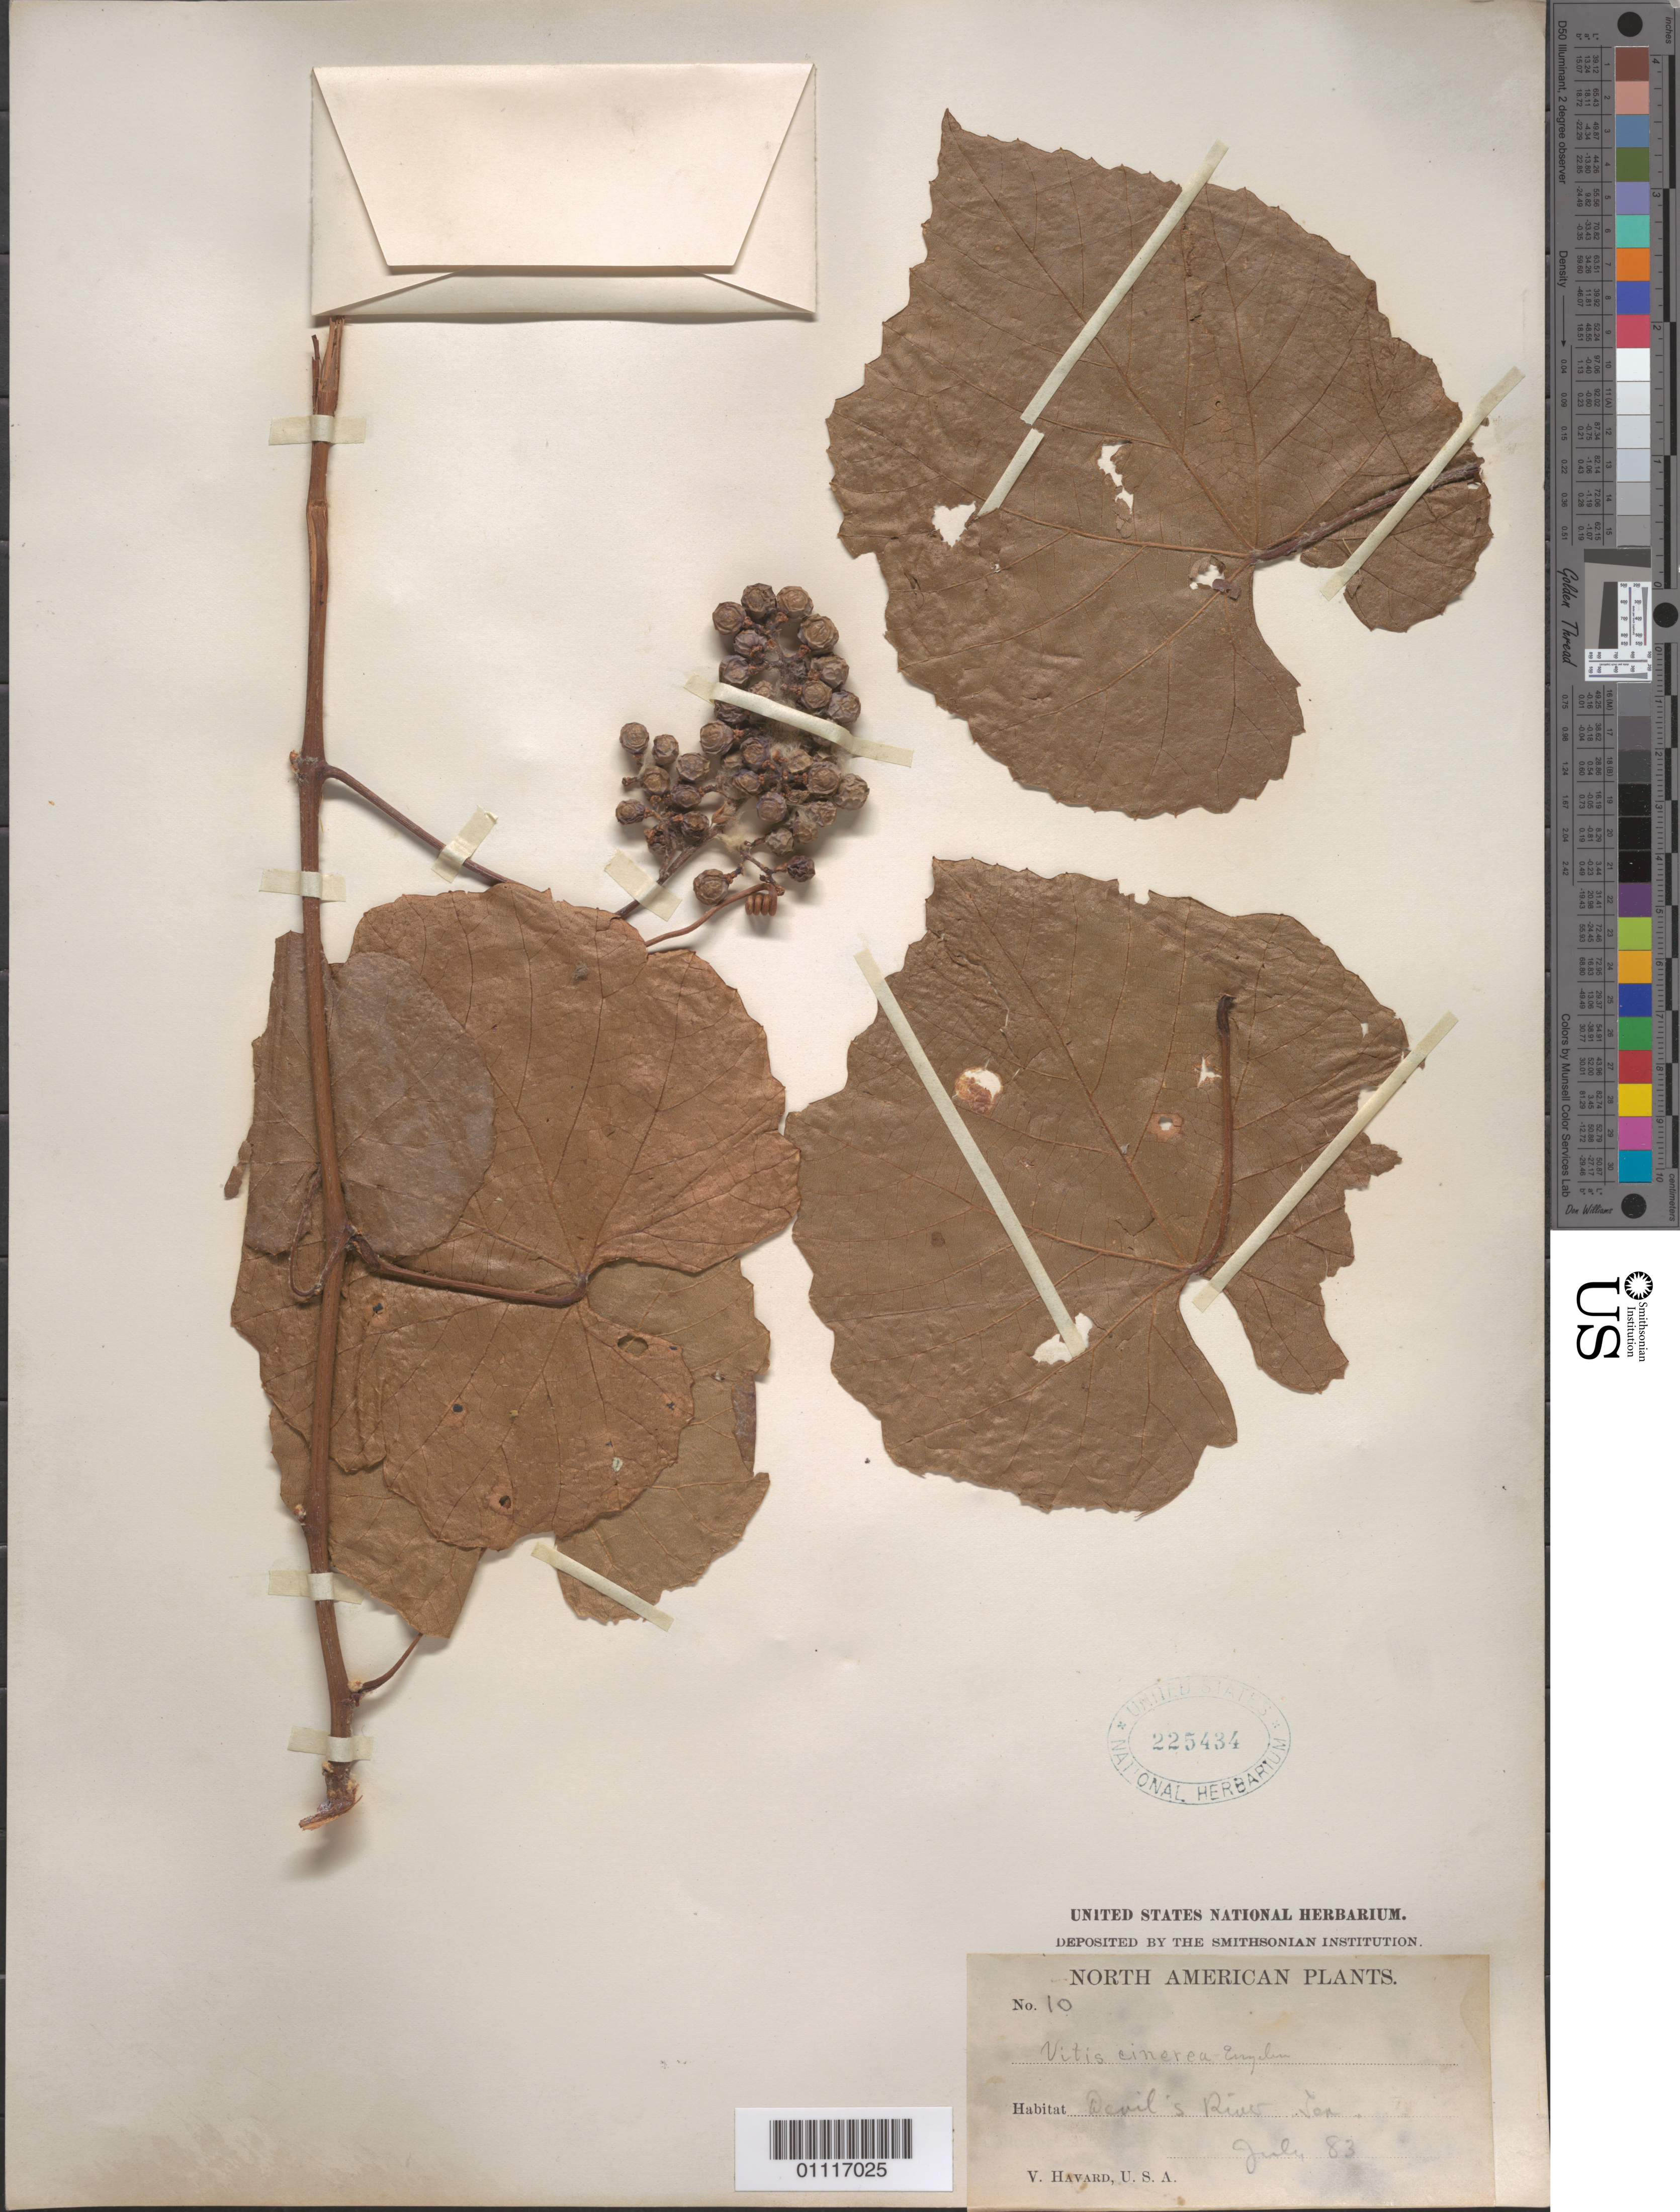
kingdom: Plantae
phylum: Tracheophyta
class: Magnoliopsida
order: Vitales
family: Vitaceae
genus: Vitis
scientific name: Vitis cinerea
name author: (Engelm.) Millardet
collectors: V. Havard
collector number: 10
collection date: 1883-07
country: United States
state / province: Texas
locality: Devil's River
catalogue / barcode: US 225434